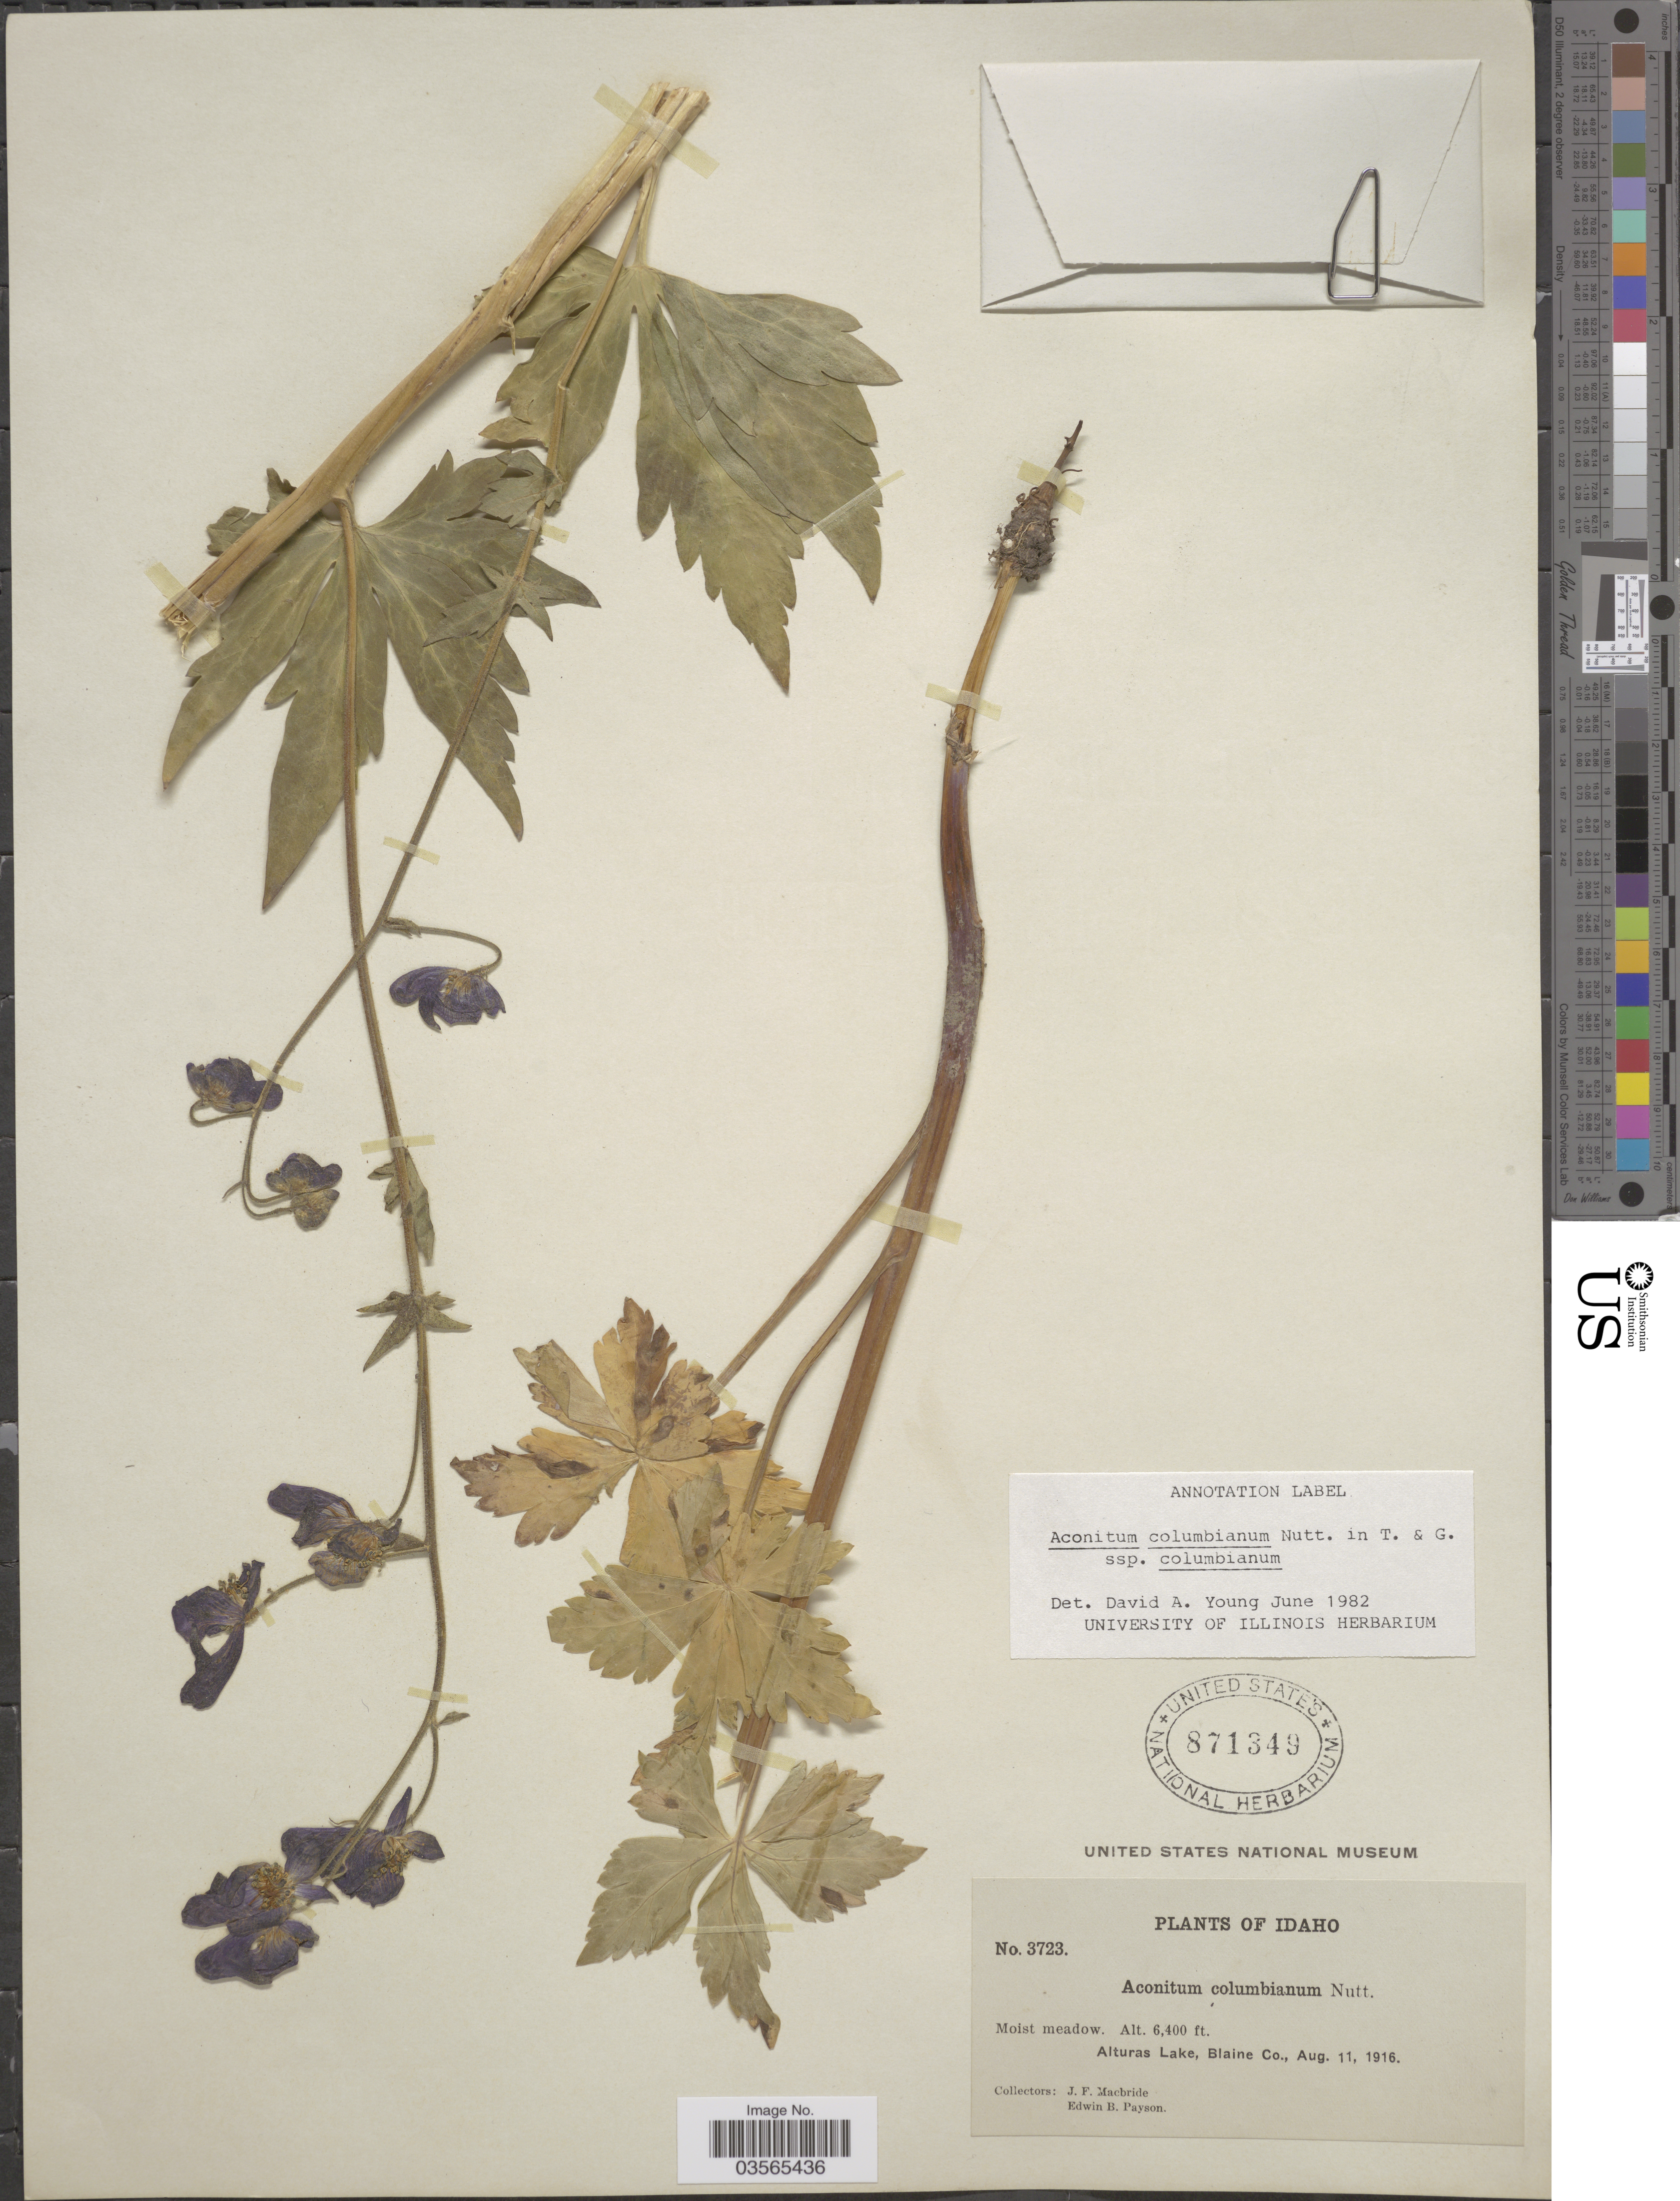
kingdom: Plantae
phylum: Tracheophyta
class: Magnoliopsida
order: Ranunculales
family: Ranunculaceae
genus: Aconitum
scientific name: Aconitum columbianum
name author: Nutt.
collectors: J. F. Macbride & E. B. Payson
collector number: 3723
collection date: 1916-08-11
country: United States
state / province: Idaho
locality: Alturas Lake, Blaine Co.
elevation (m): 1951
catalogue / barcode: US 871349